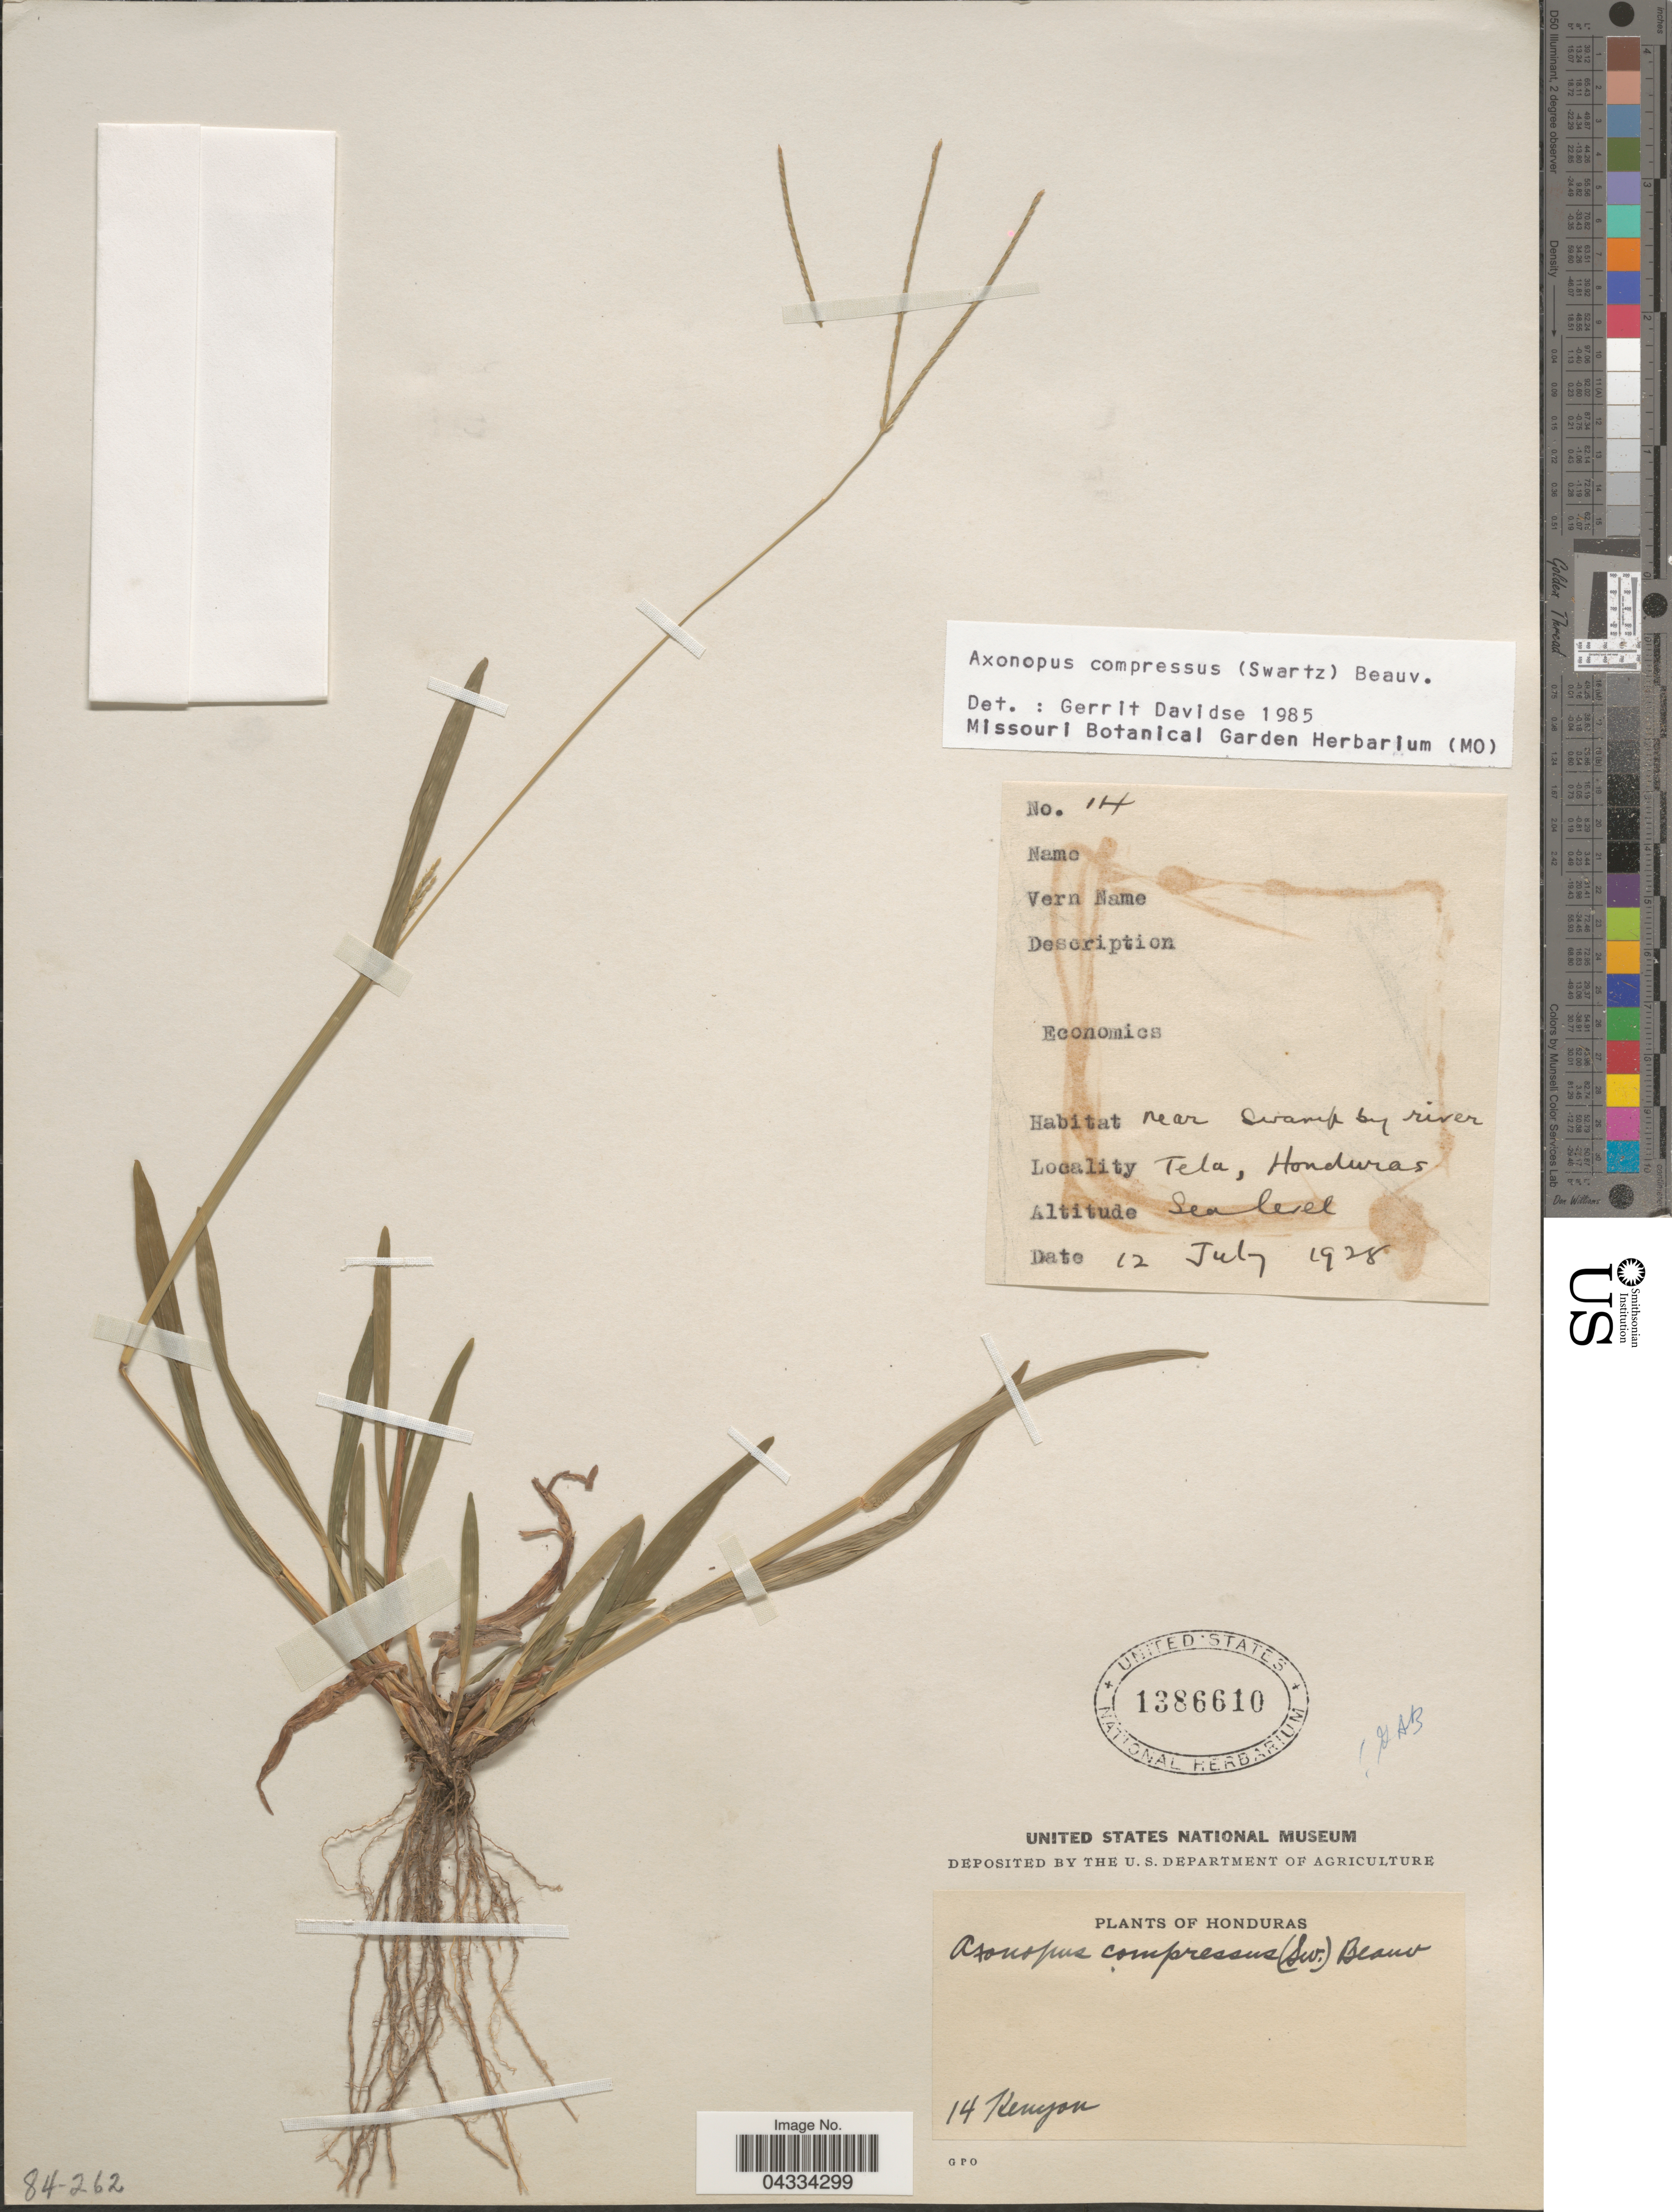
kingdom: Plantae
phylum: Tracheophyta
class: Liliopsida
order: Poales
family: Poaceae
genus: Axonopus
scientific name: Axonopus compressus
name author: (Sw.) P. Beauv.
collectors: Kenyon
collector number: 14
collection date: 1928-07-12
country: Honduras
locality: Tela.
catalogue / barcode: US 1386610